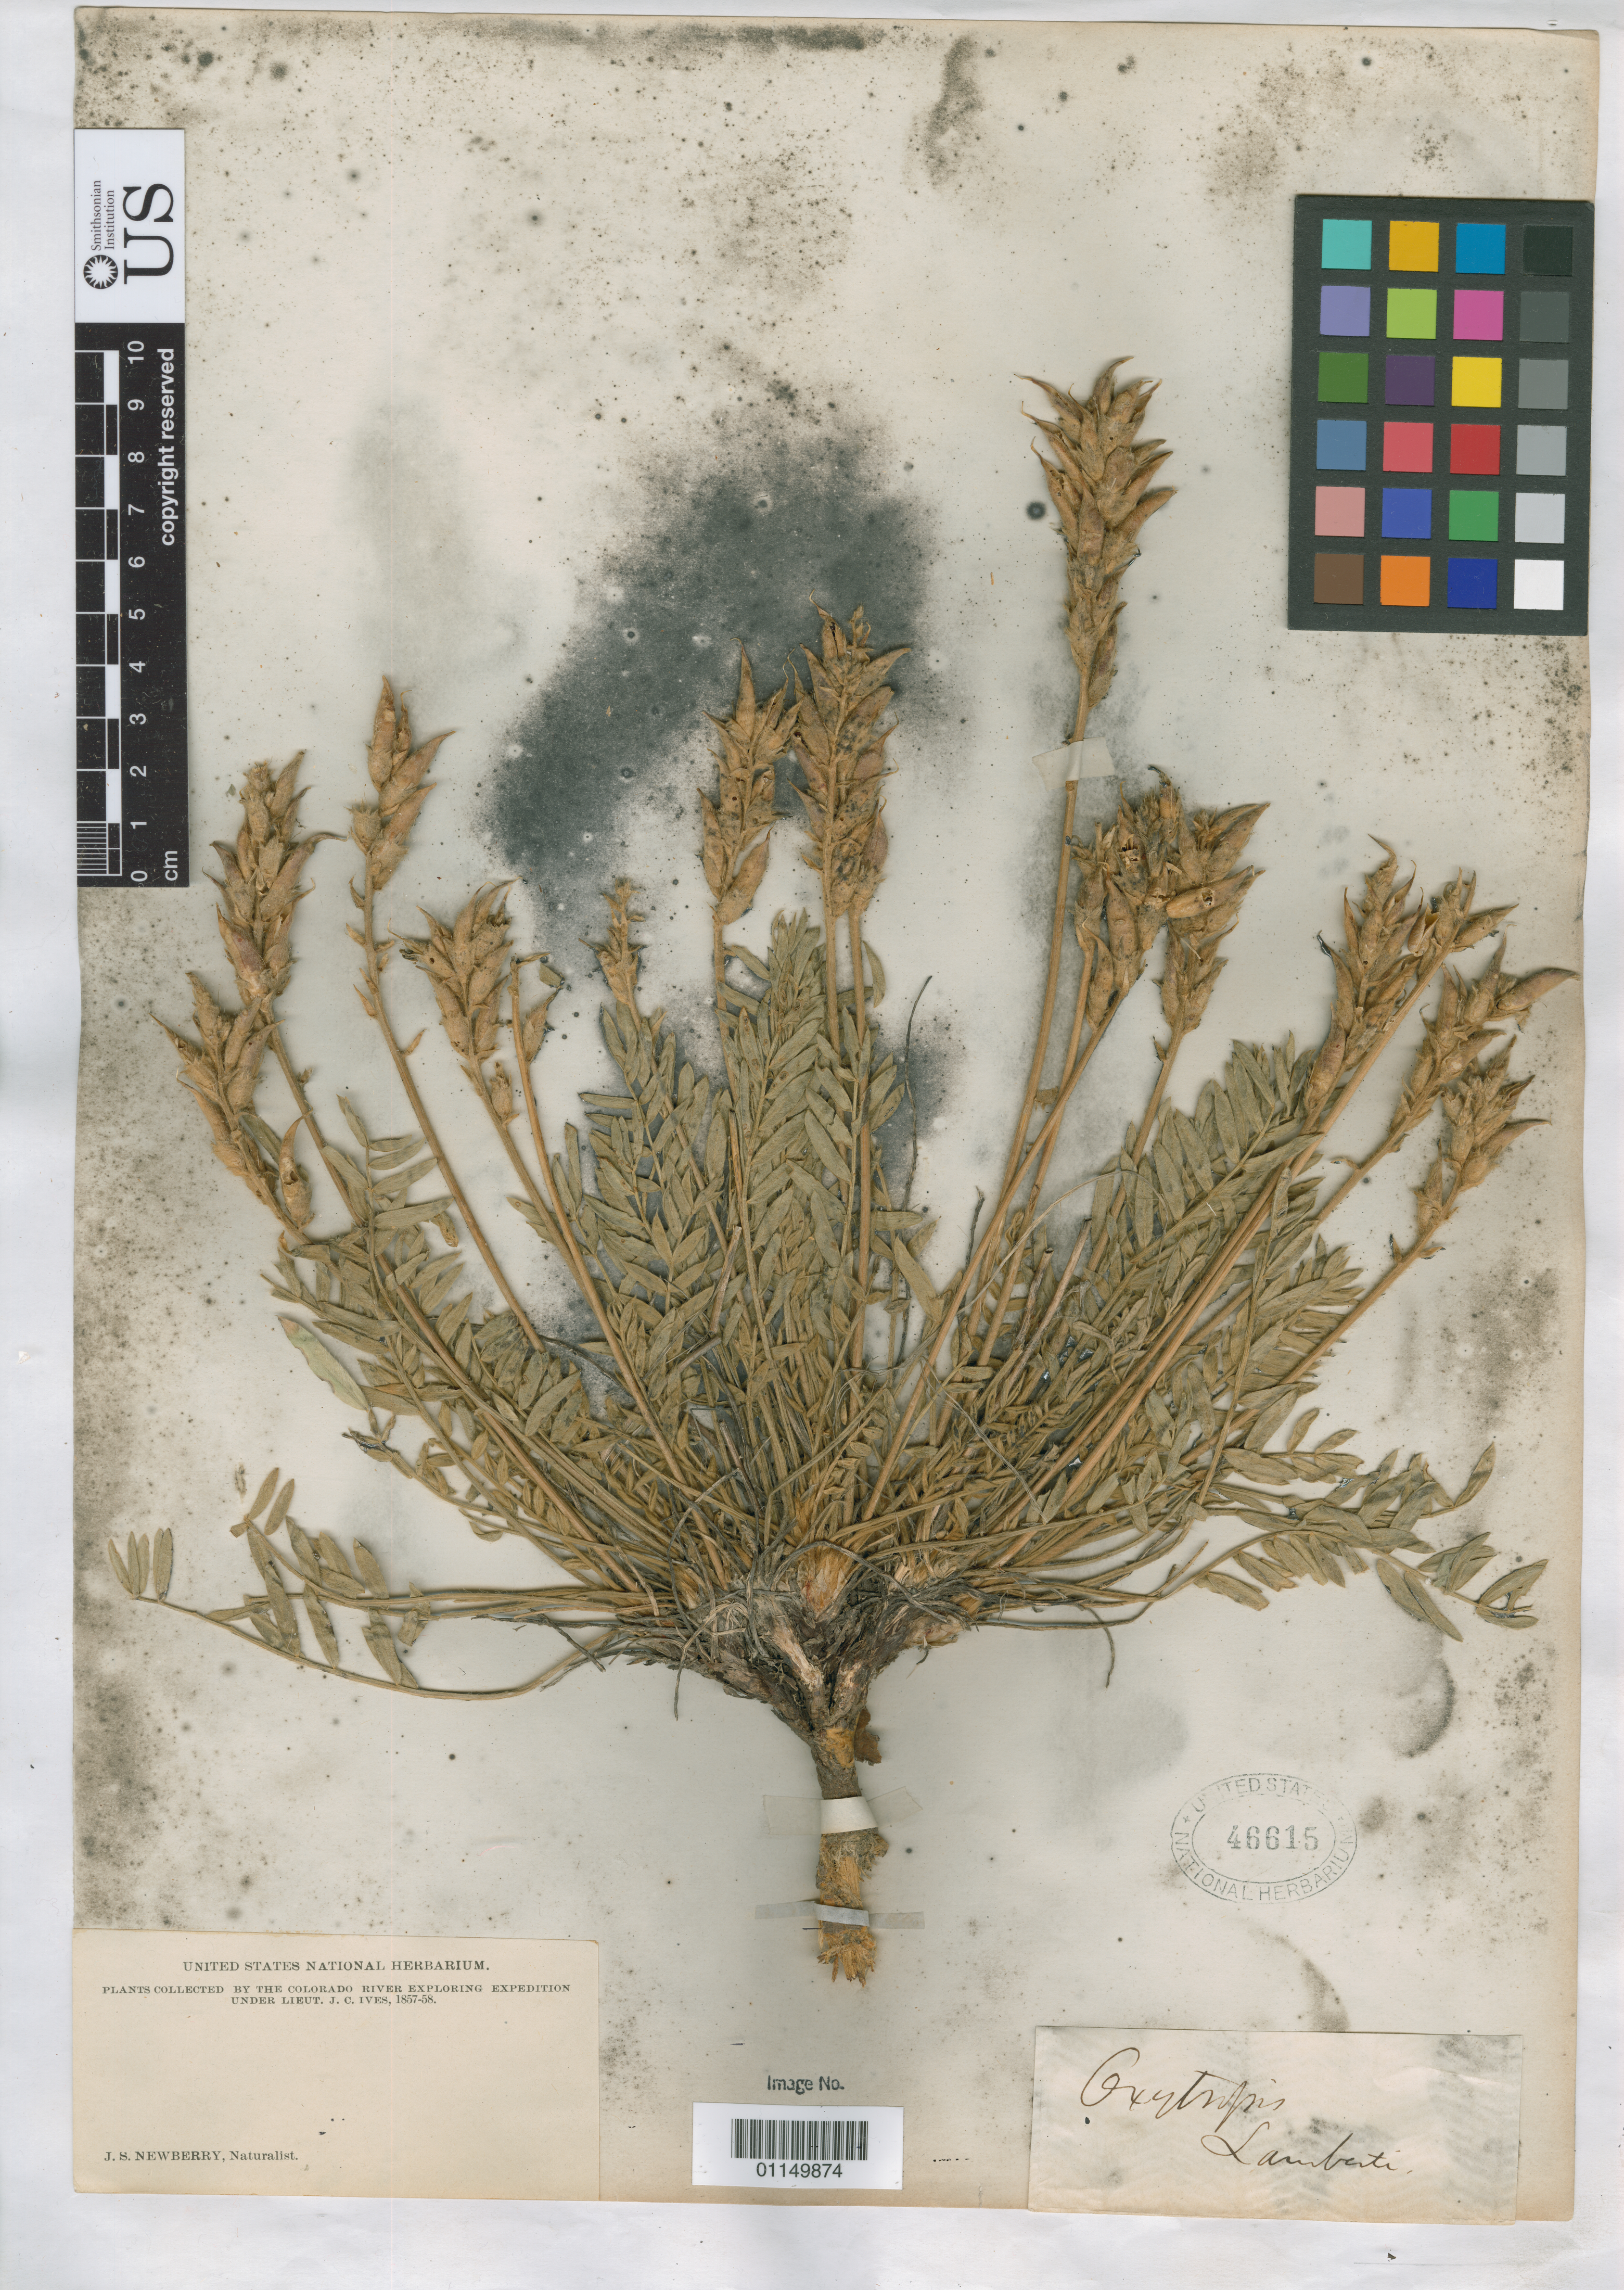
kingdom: Plantae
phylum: Tracheophyta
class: Magnoliopsida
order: Fabales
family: Fabaceae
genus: Oxytropis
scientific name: Oxytropis lambertii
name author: Pursh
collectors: J. S. Newberry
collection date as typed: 1857 to -- --- 1858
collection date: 1857/1858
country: United States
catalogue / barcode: US 46615